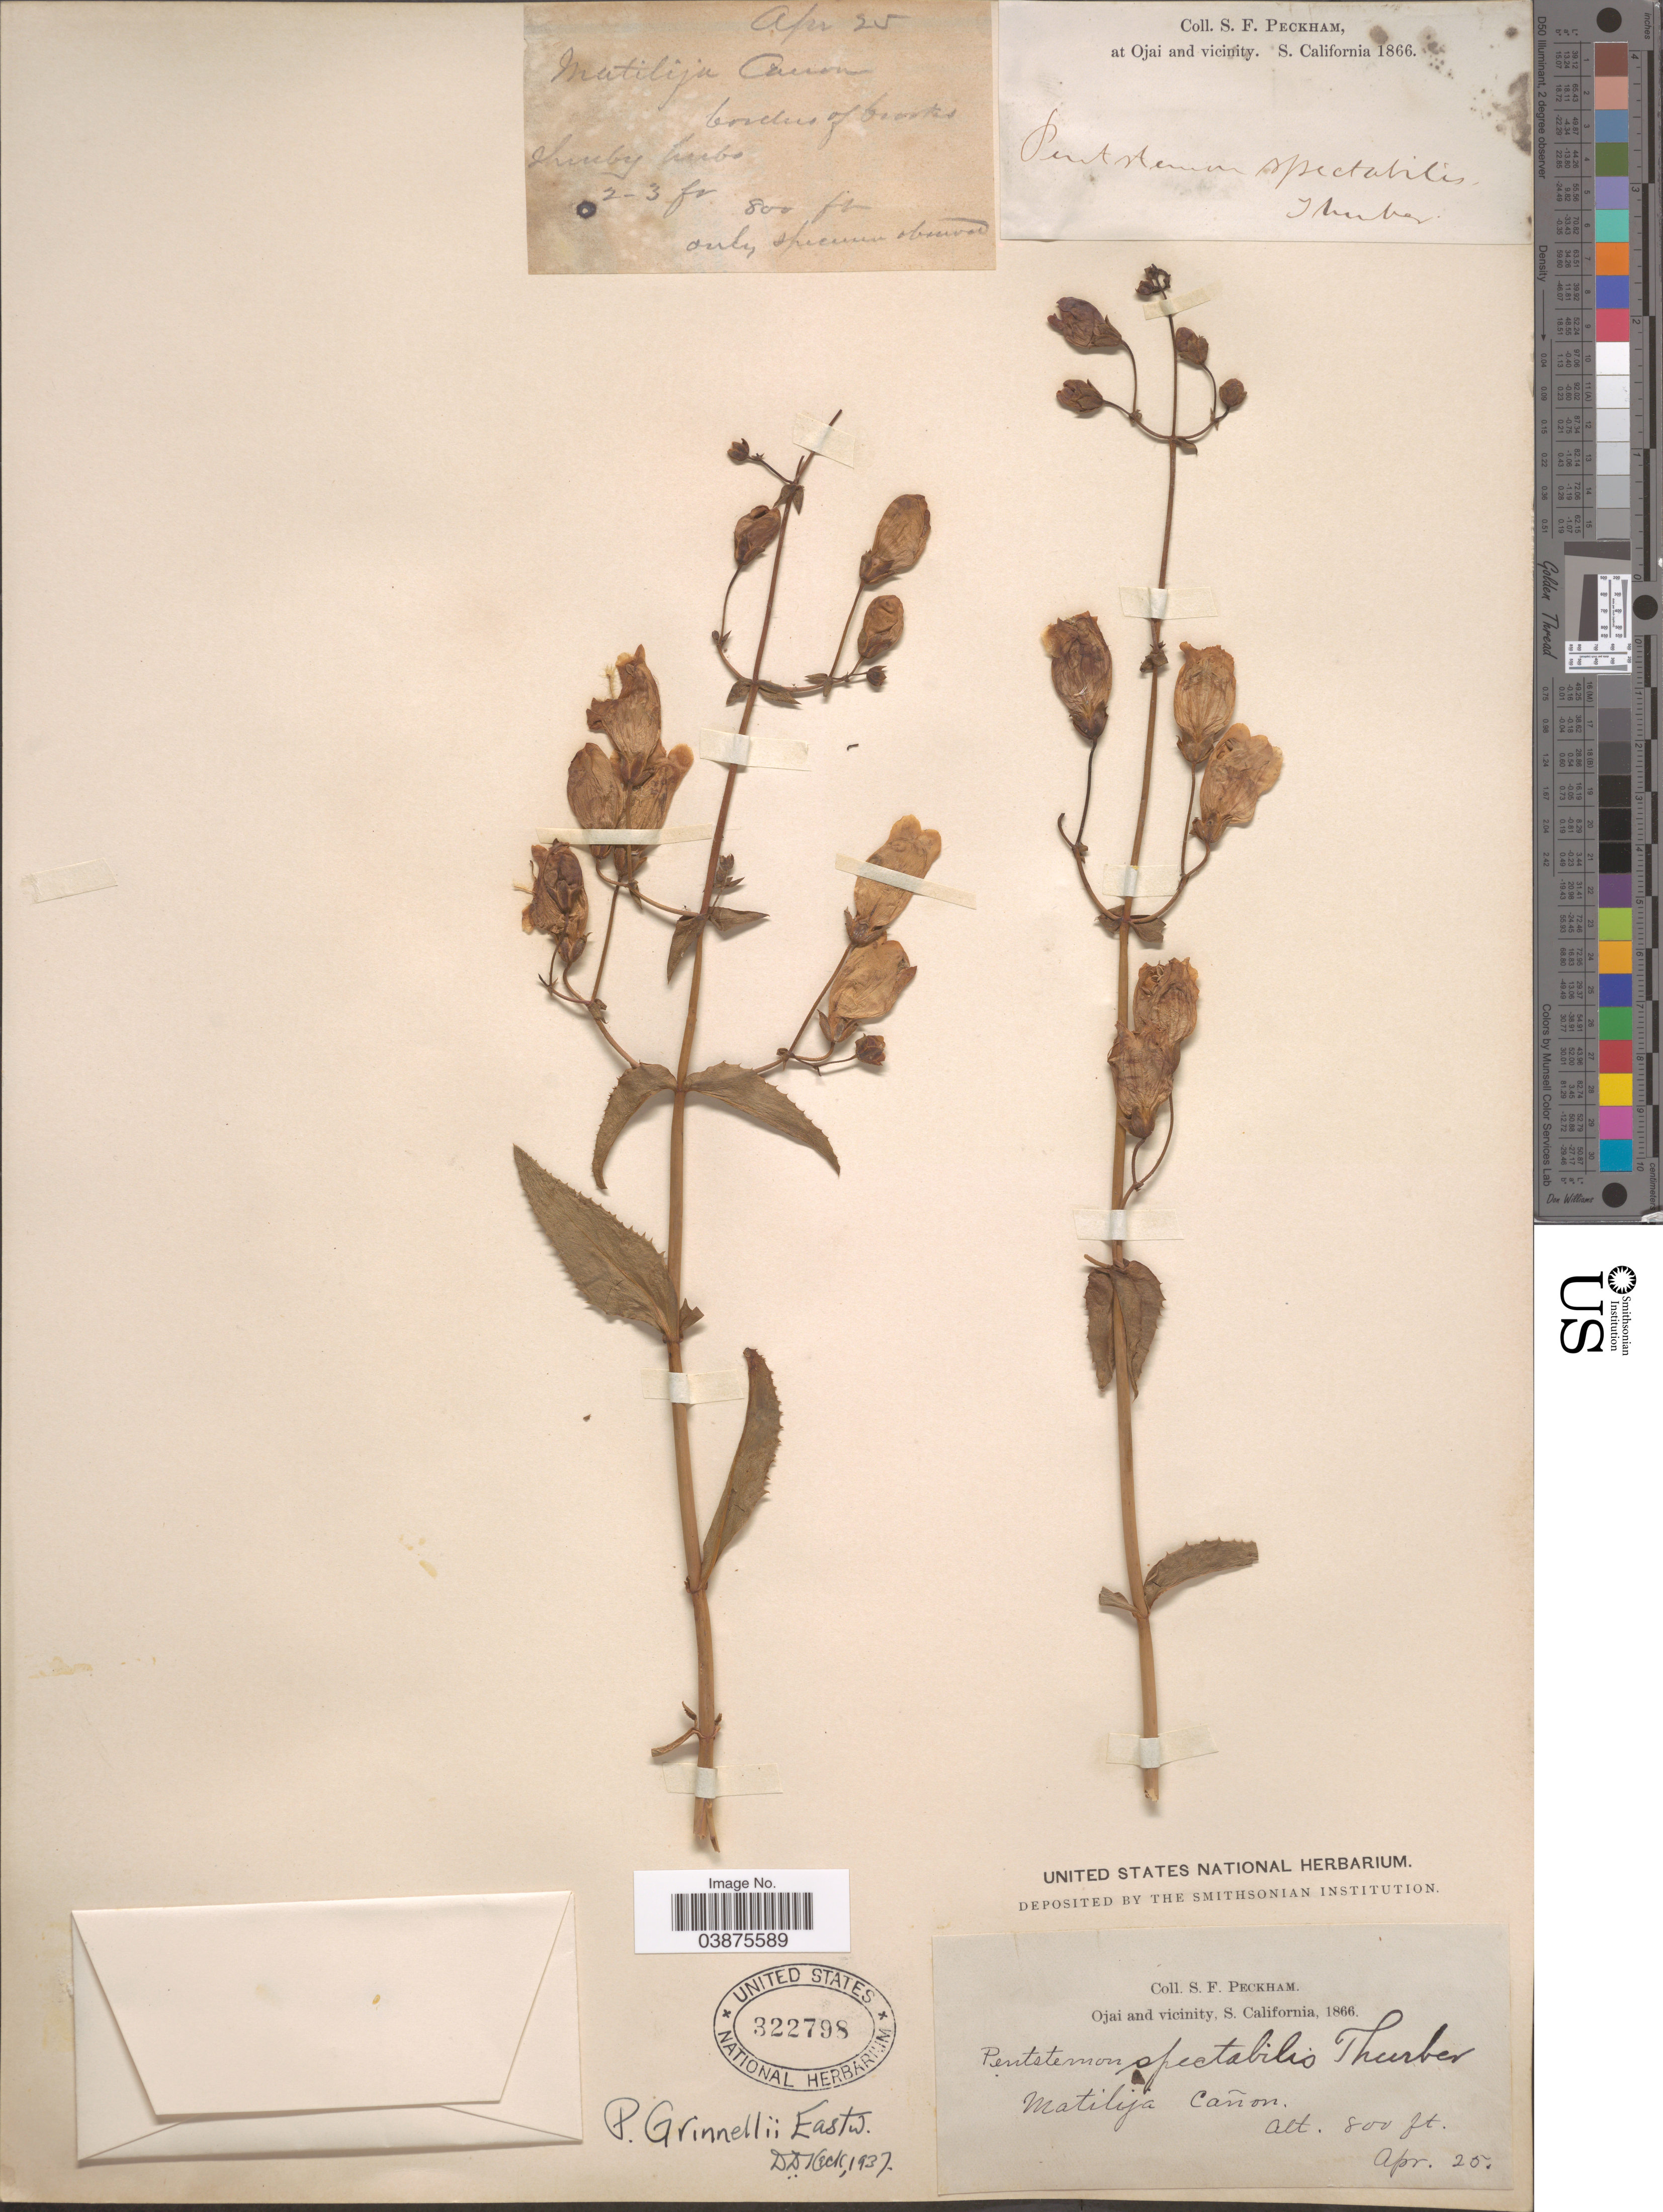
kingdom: Plantae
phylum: Tracheophyta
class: Magnoliopsida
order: Lamiales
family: Plantaginaceae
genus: Penstemon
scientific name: Penstemon grinnellii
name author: Eastw.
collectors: S. Peckham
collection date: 1866-04-25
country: United States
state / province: California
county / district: Ventura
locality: Ojai and vicinity, S. California. Matilija Cañon.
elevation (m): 244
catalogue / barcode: US 322798